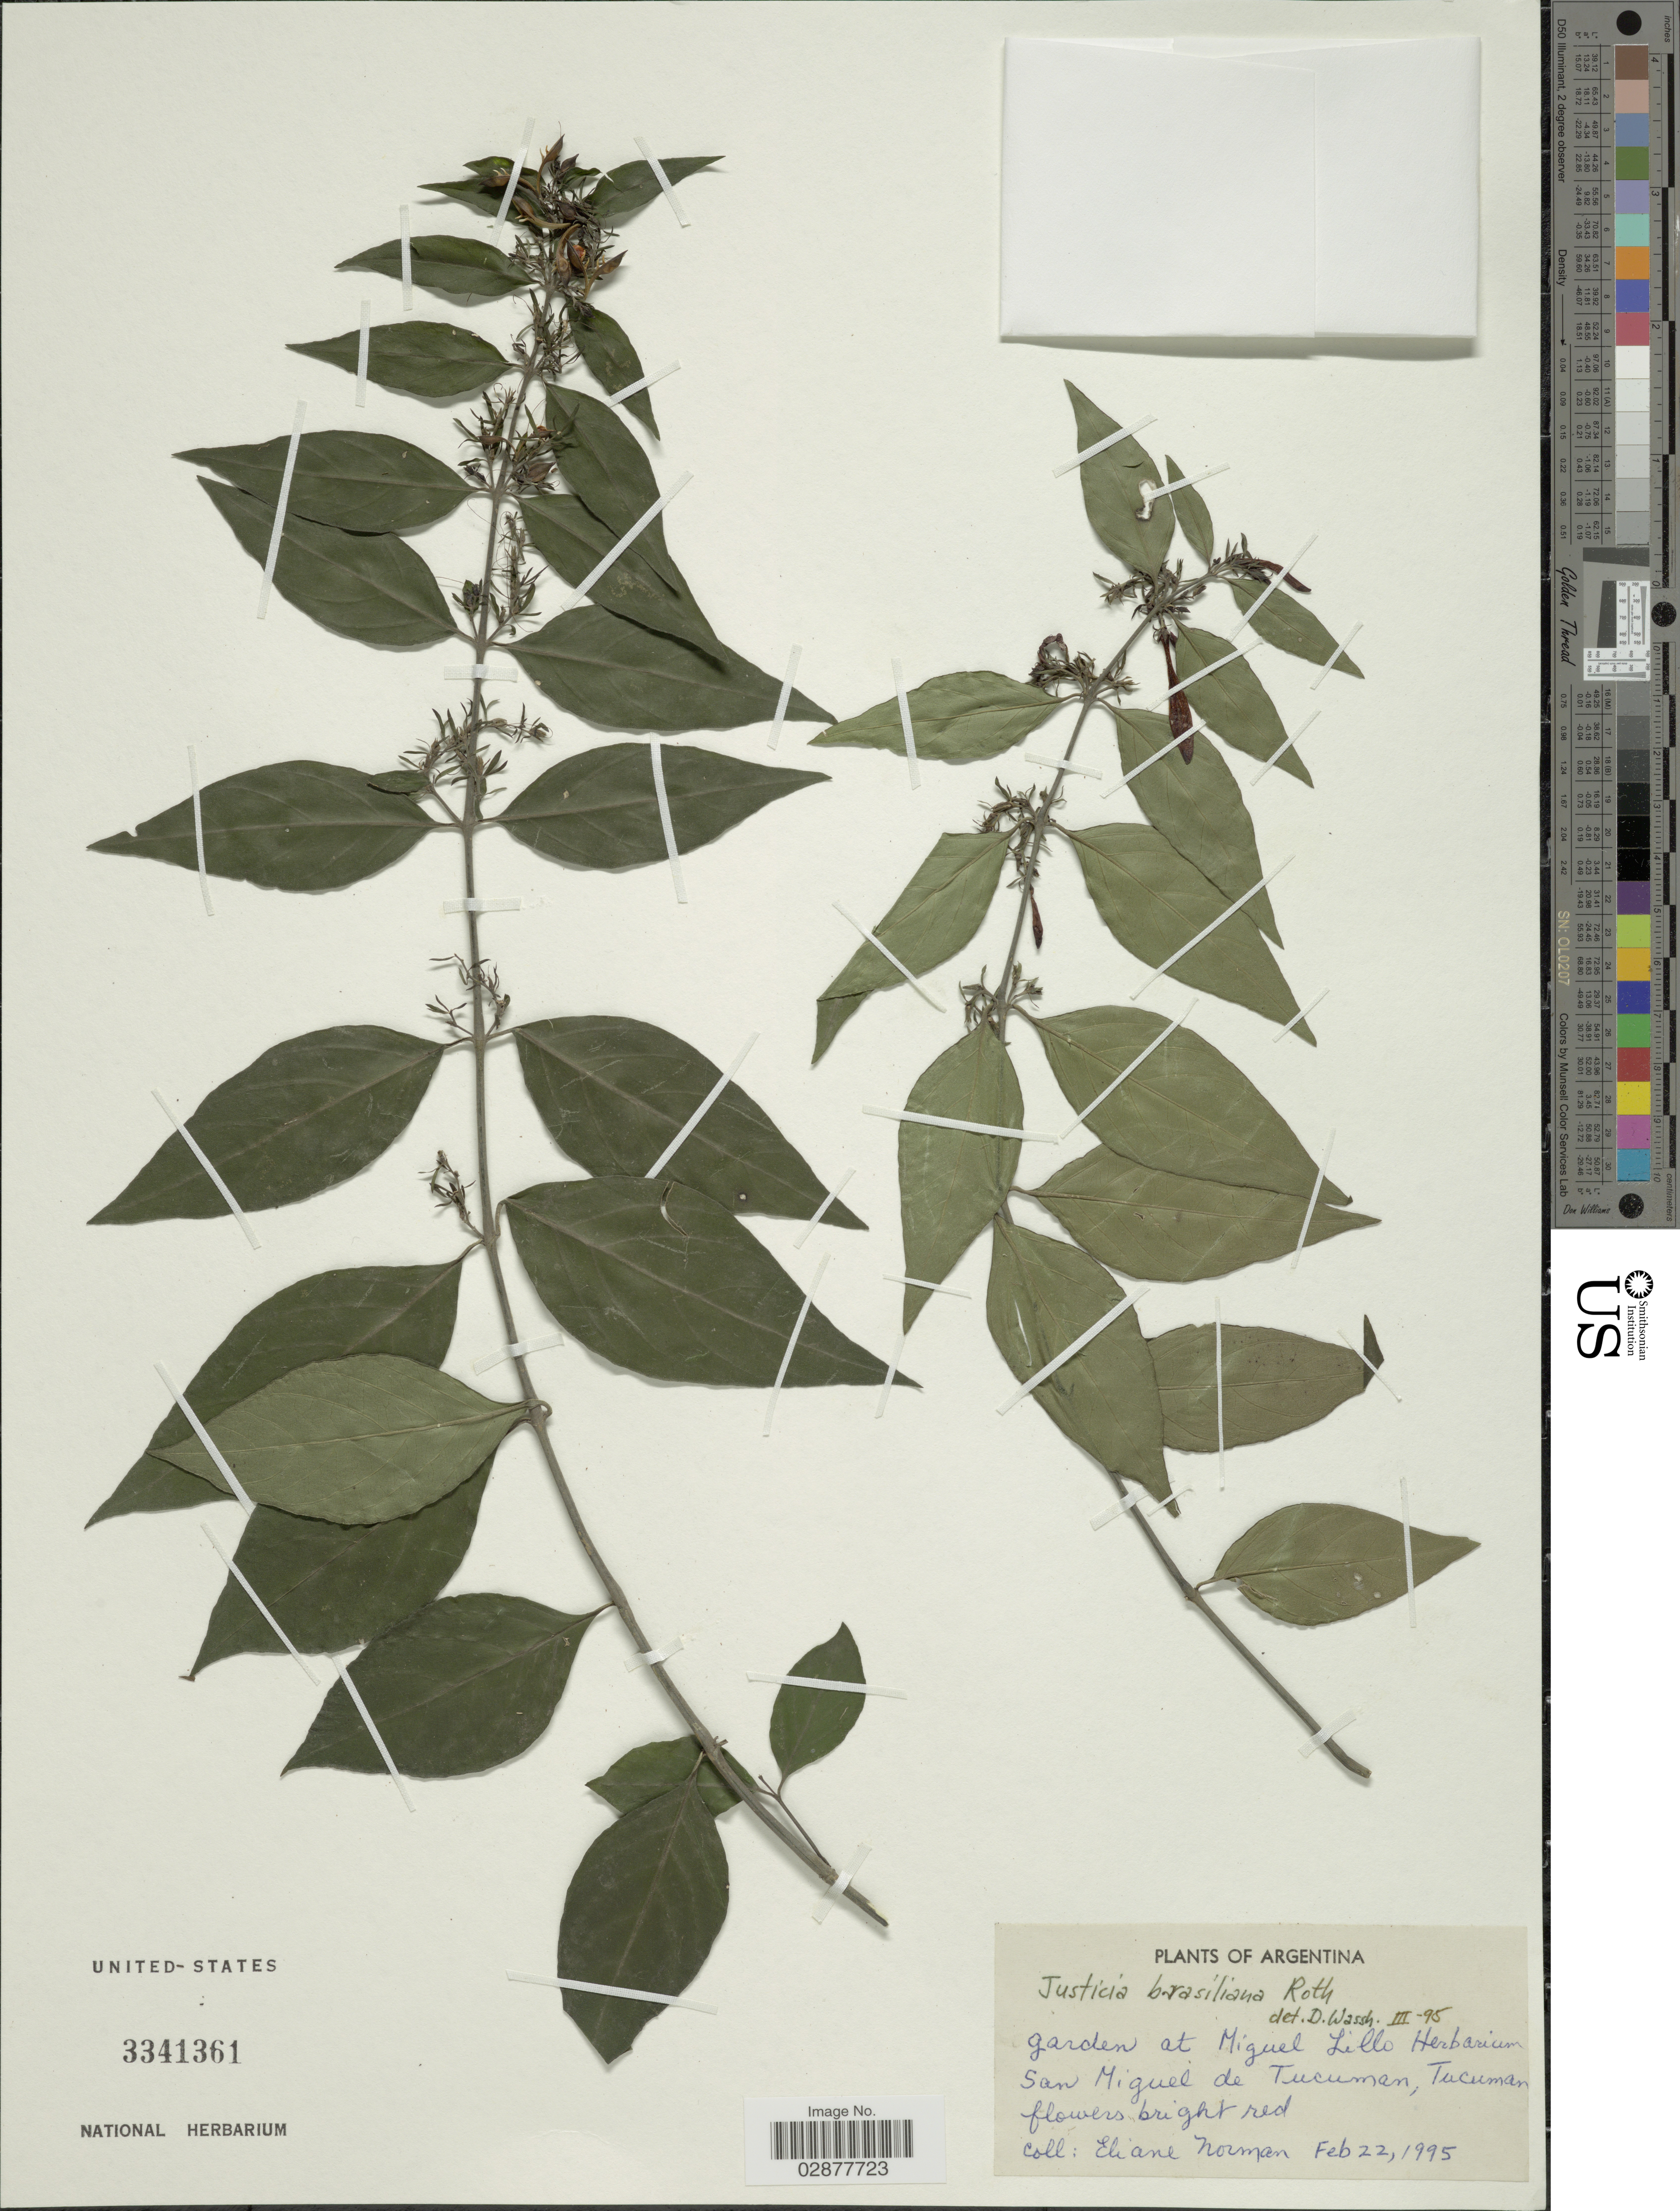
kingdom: Plantae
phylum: Tracheophyta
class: Magnoliopsida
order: Lamiales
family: Acanthaceae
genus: Justicia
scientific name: Justicia brasiliana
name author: Roth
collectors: E. Norman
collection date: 1995-02-22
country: Argentina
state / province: Tucuman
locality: Garden at Miguel Lillo Herbarium, San Miguel de Tucuman, Tucuman.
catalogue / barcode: US 3341361